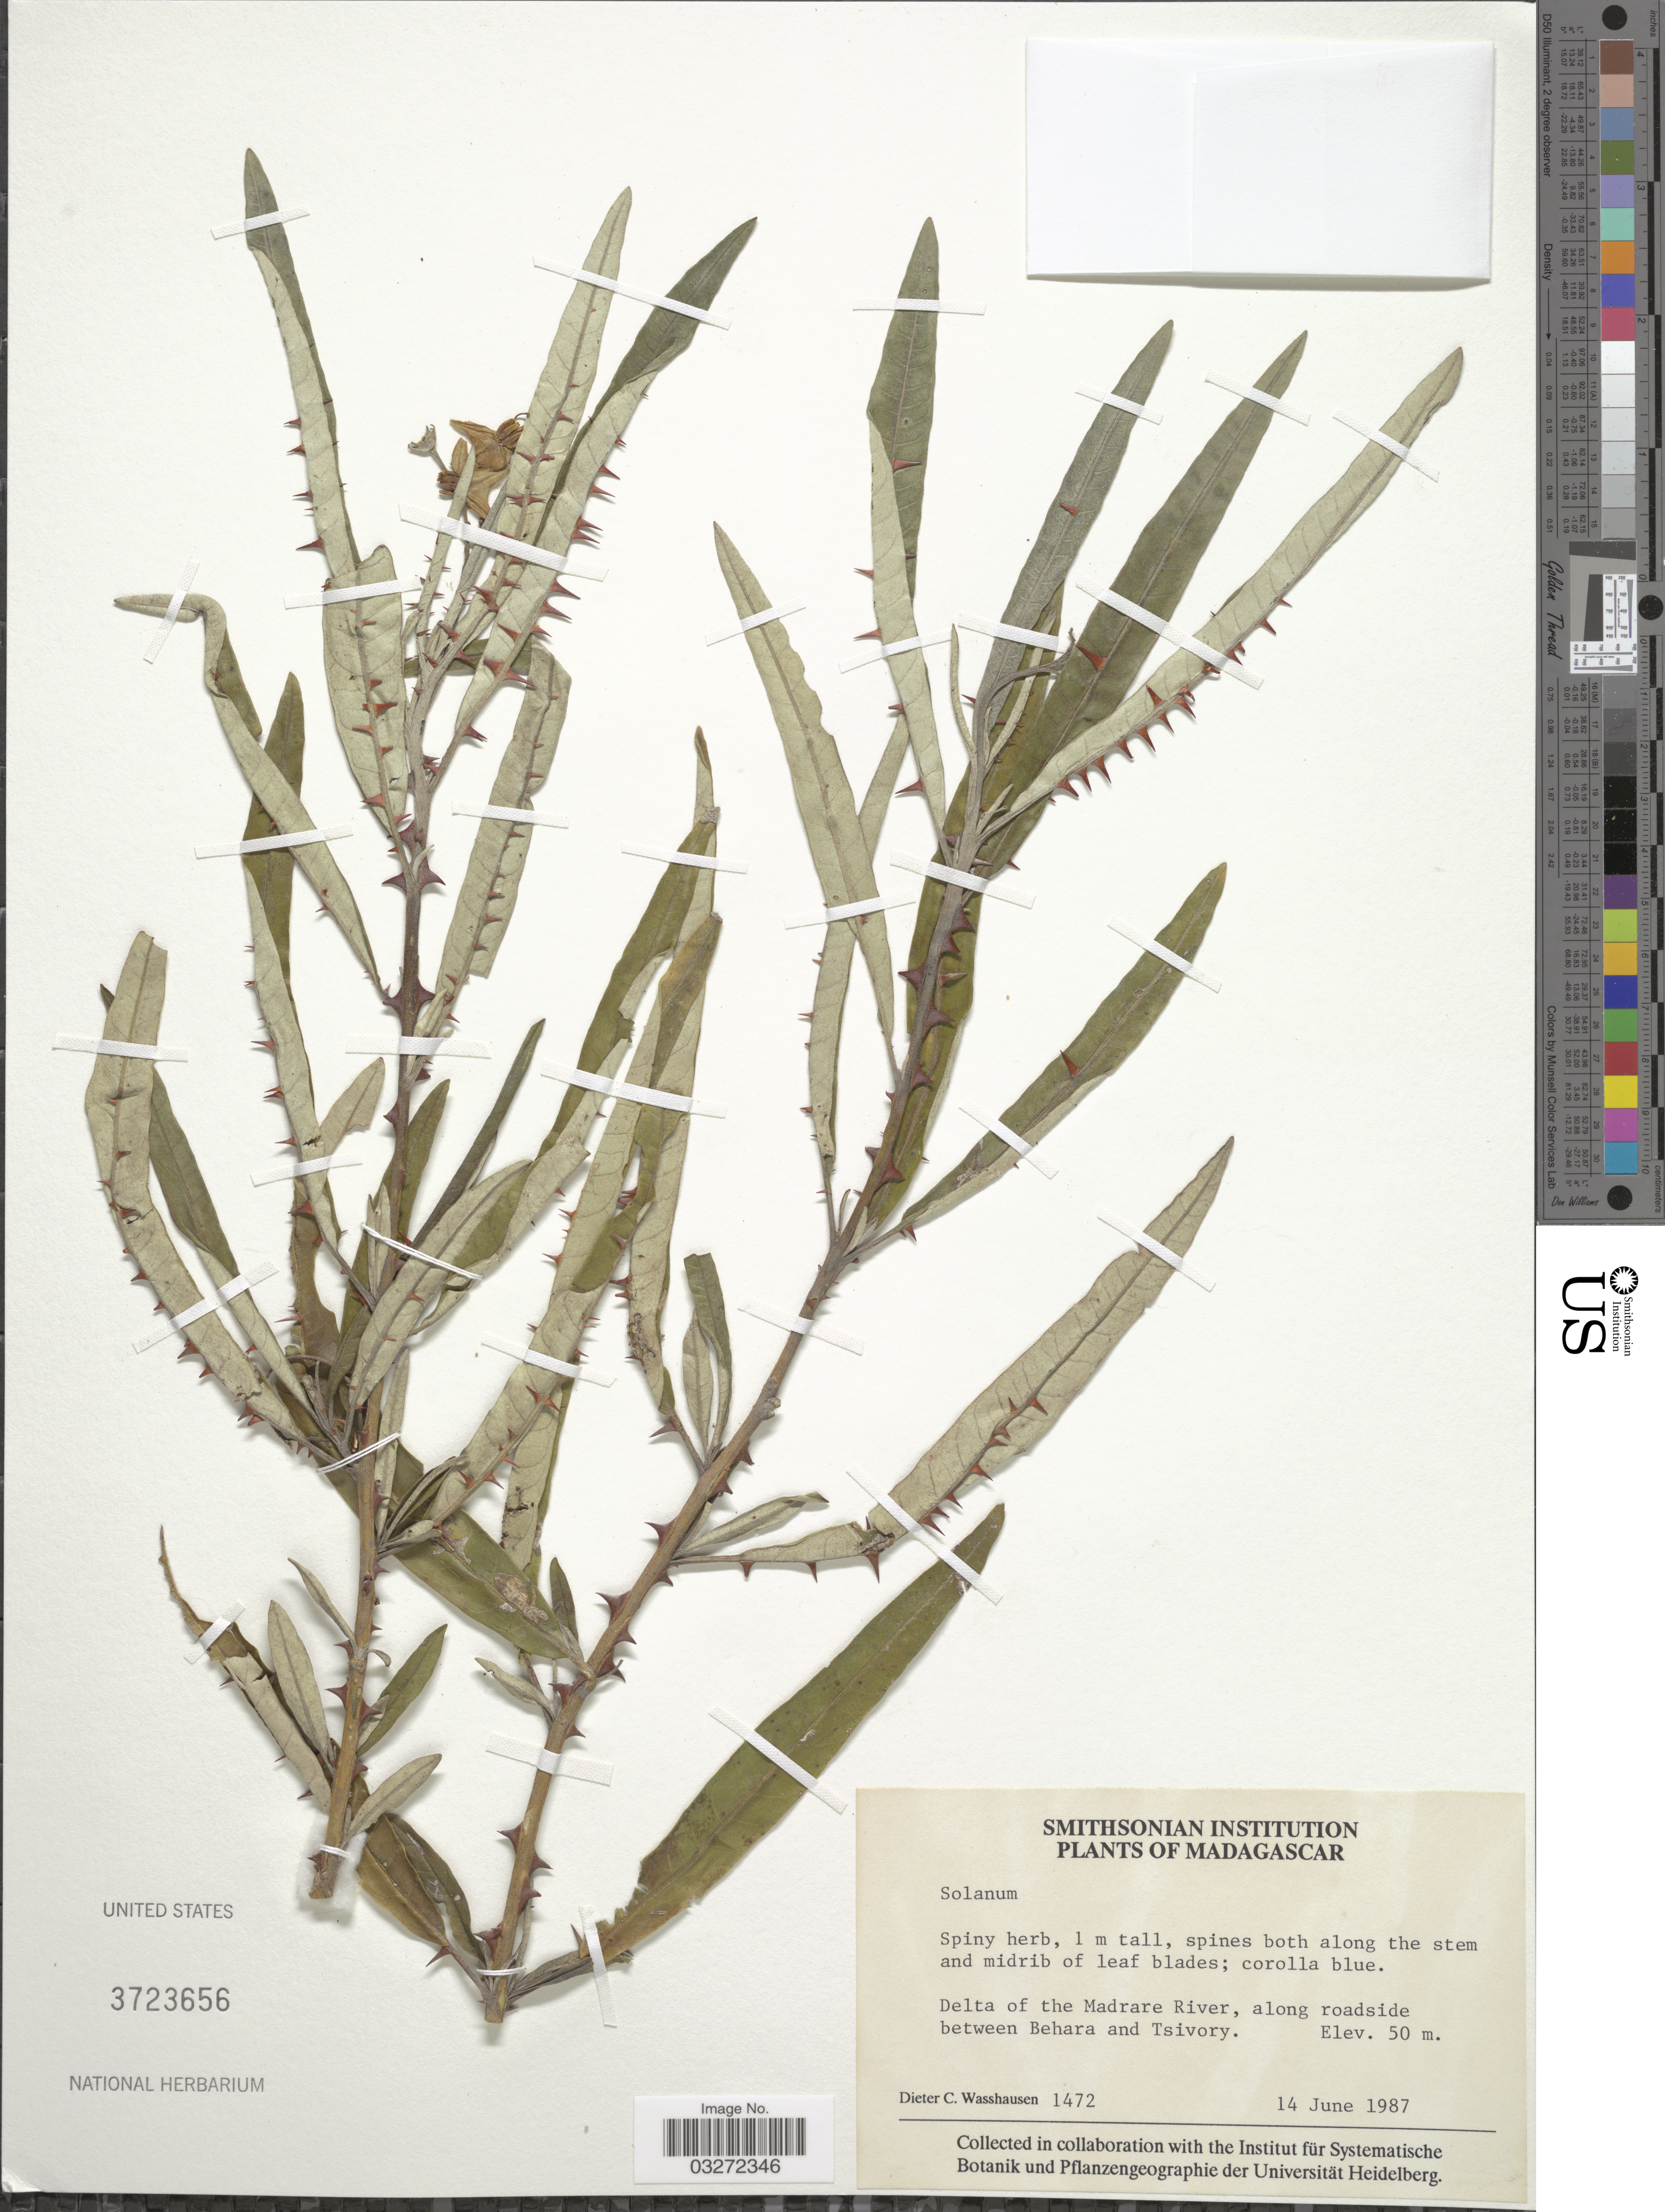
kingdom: Plantae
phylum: Tracheophyta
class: Magnoliopsida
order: Solanales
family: Solanaceae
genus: Solanum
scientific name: Solanum sp.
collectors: D. C. Wasshausen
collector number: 1472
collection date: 1987-06-14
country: Madagascar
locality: Delta of the Madrare River, along roadside between Behara and Tsivory.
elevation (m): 50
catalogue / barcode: US 3723656